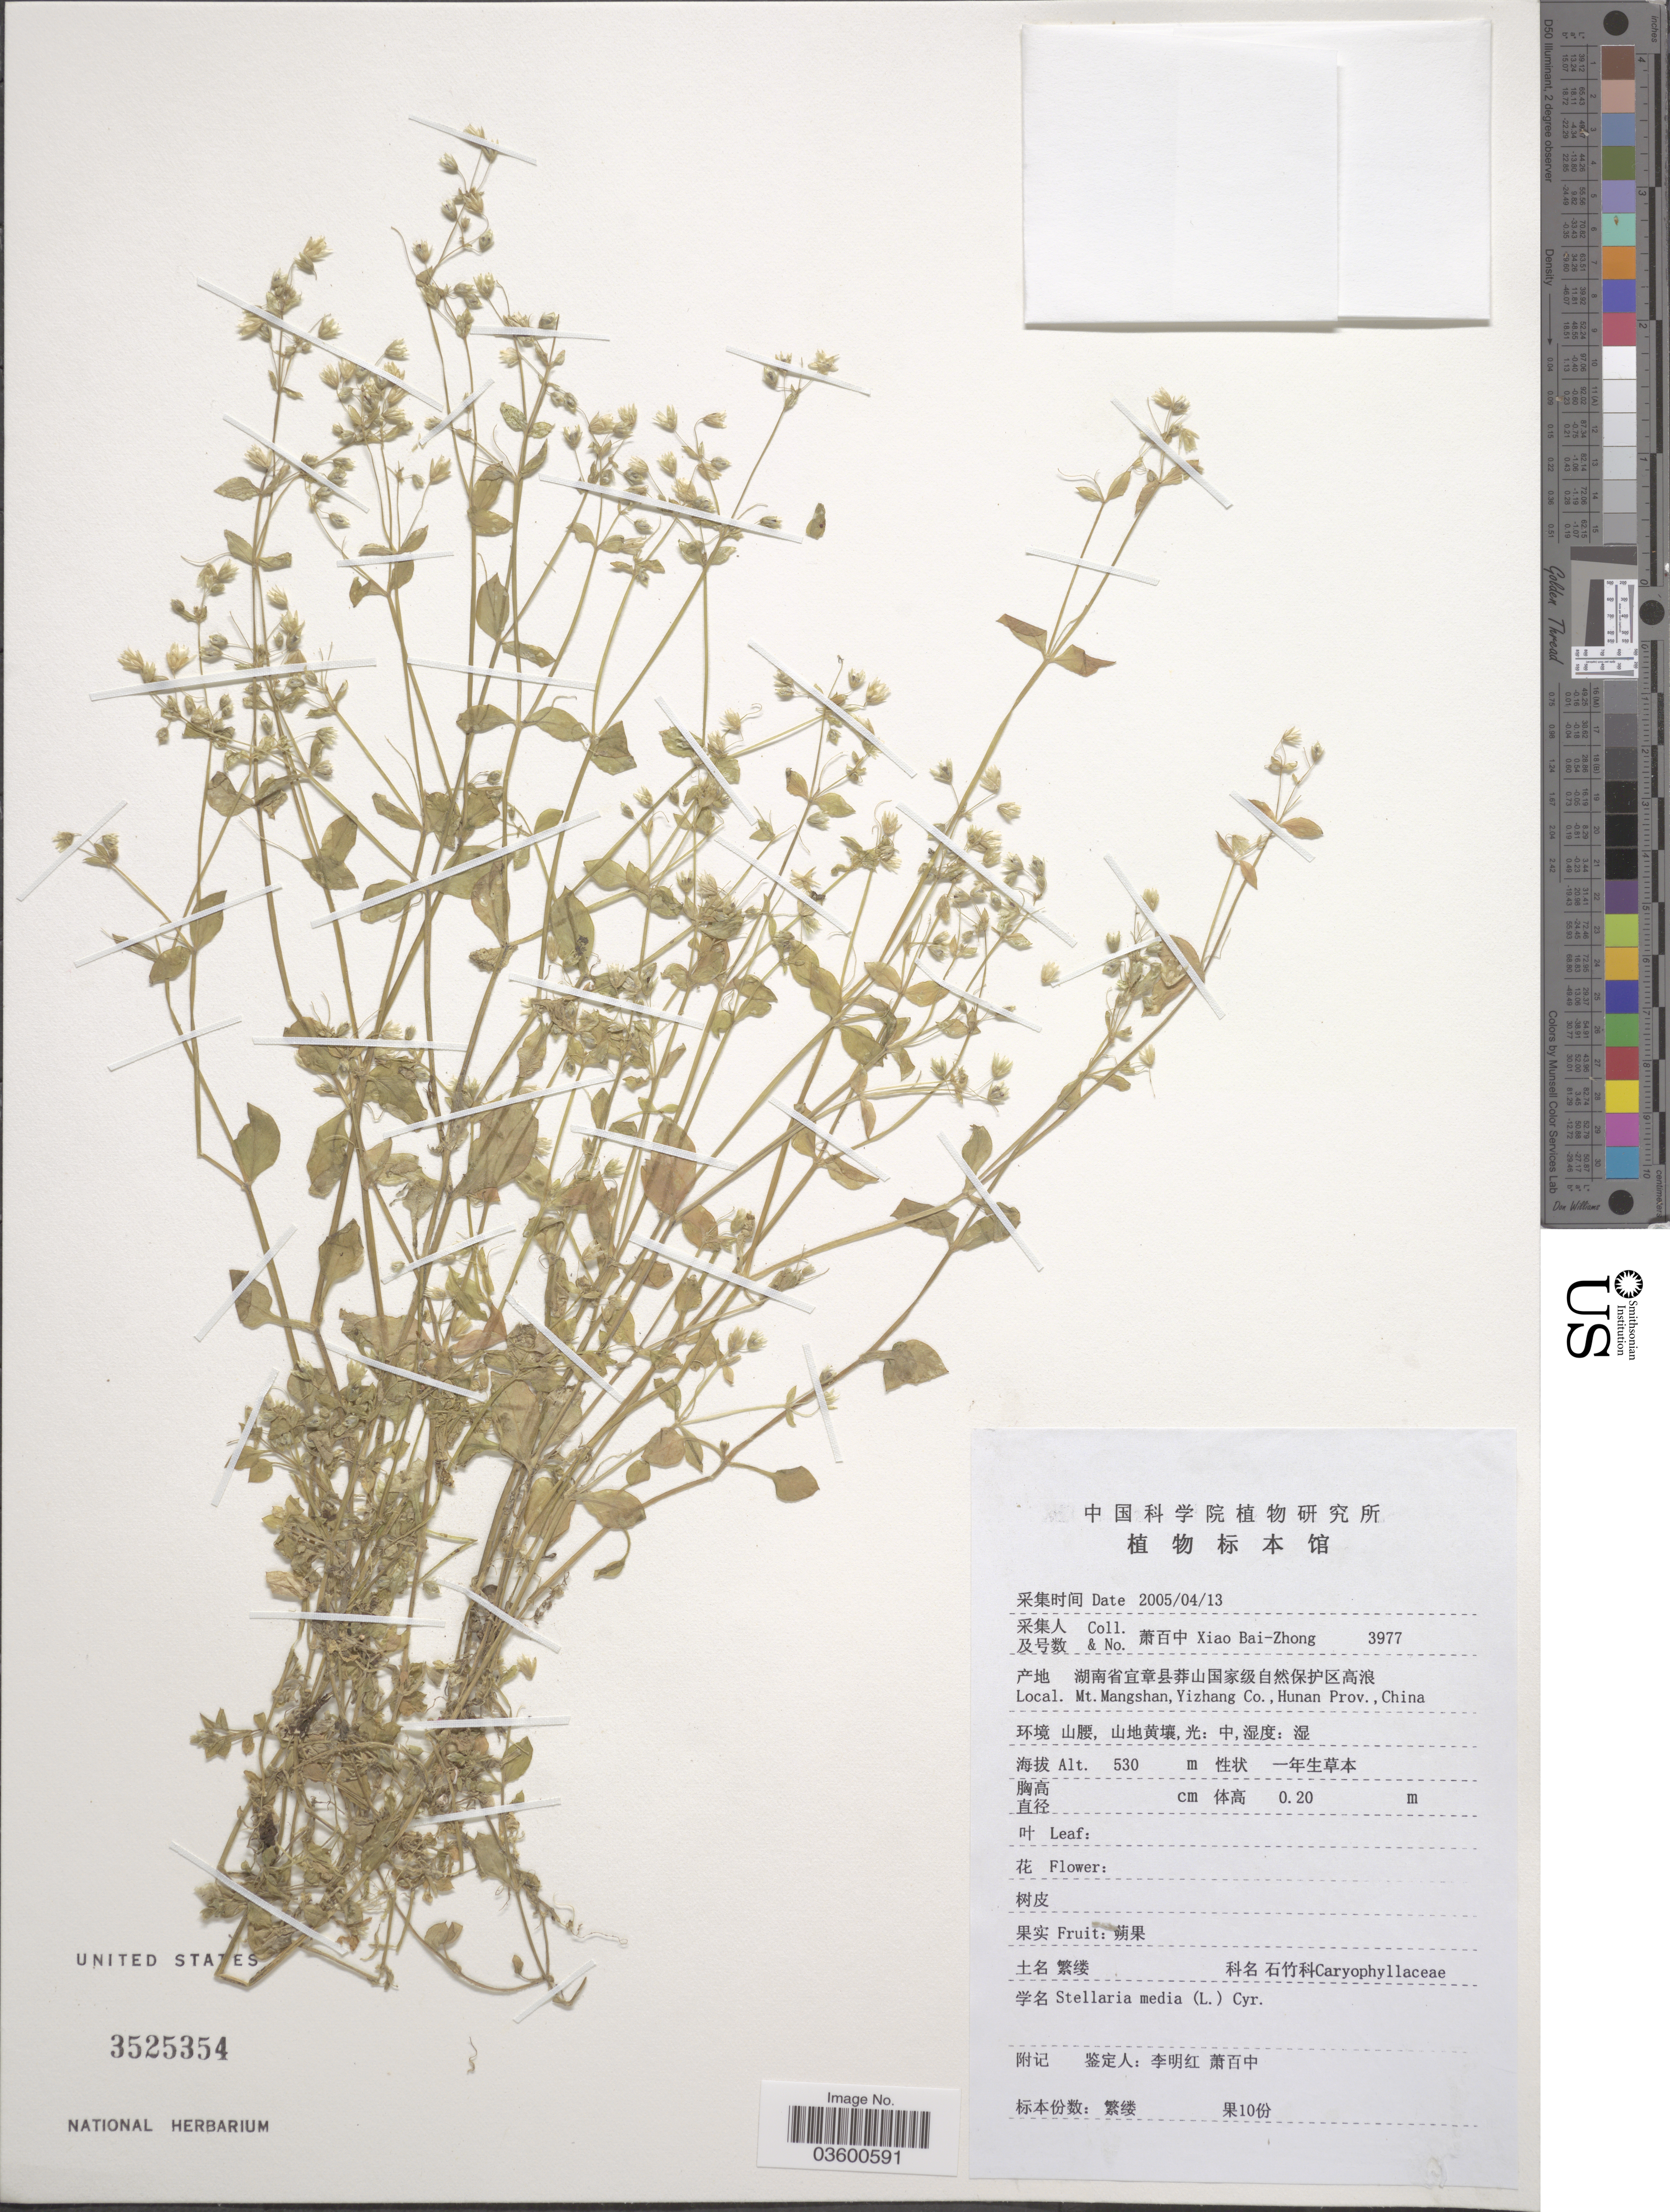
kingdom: Plantae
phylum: Tracheophyta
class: Magnoliopsida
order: Caryophyllales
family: Caryophyllaceae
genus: Stellaria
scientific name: Stellaria media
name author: (L.) Vill.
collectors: B. Z. Xiao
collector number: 3977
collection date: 2005-04-13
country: China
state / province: Hunan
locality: Mt. Mangshan, Yizhang Co.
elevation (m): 530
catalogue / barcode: US 3525354